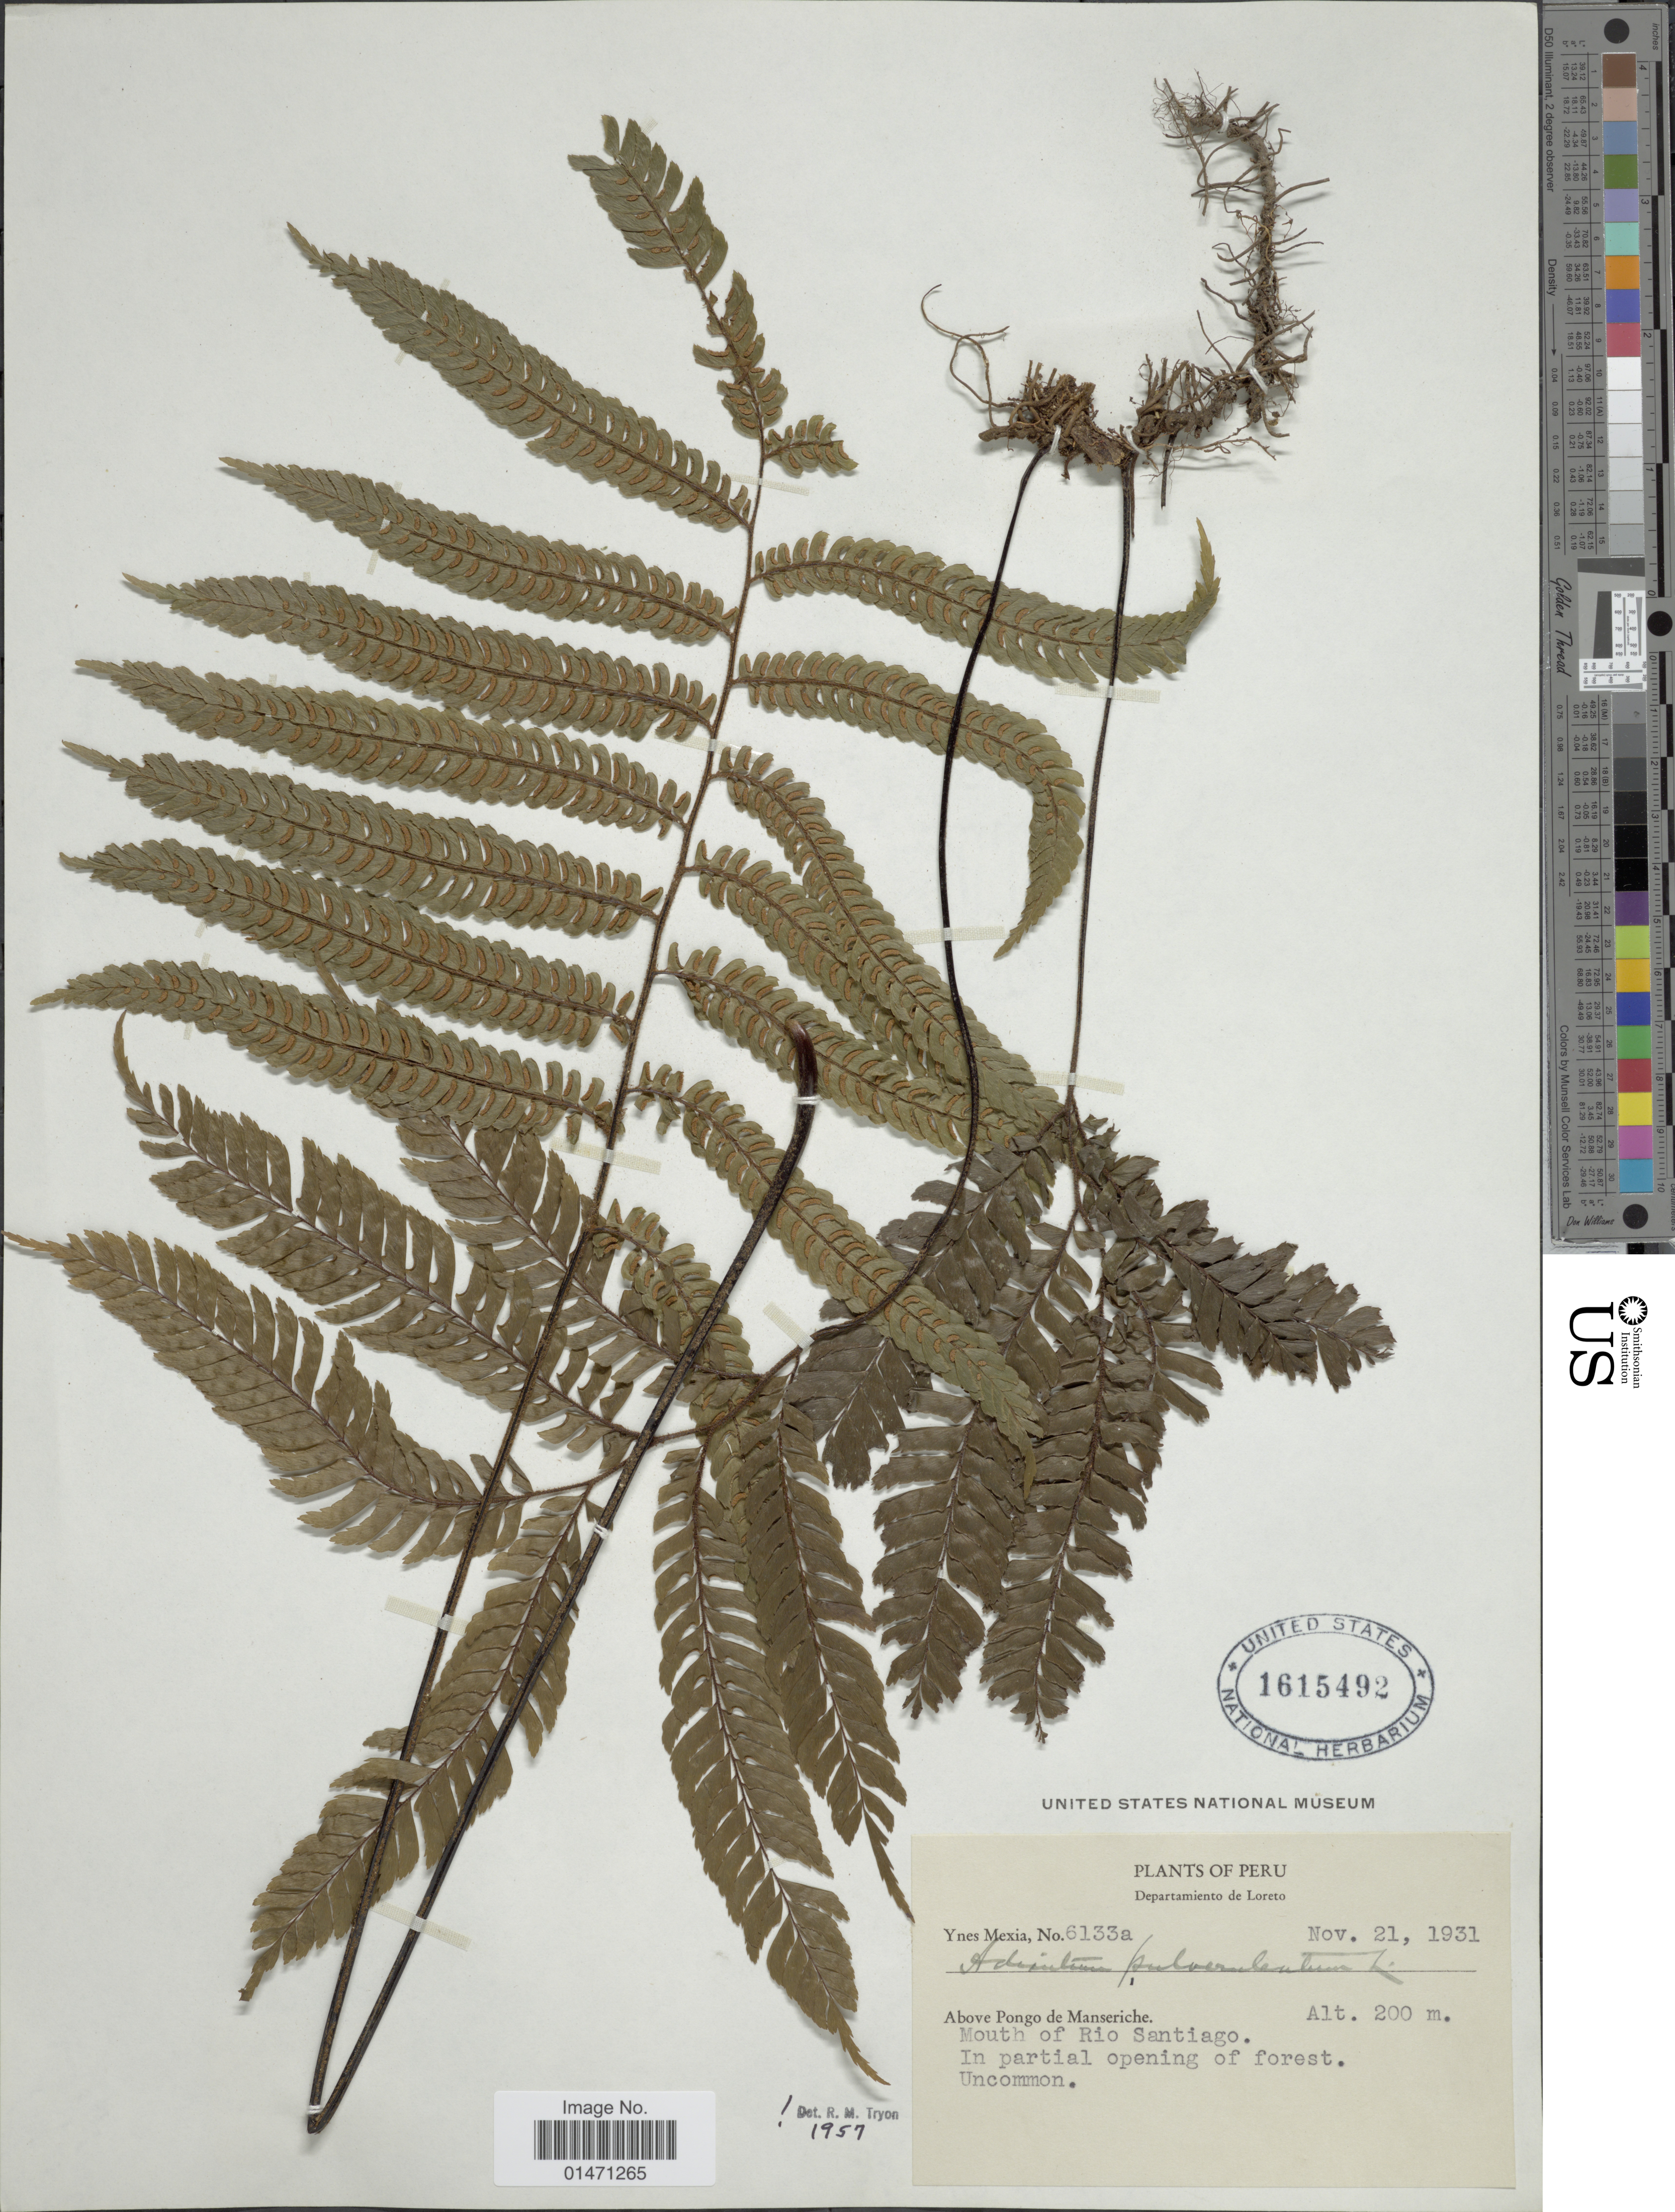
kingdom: Plantae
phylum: Tracheophyta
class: Polypodiopsida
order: Polypodiales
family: Pteridaceae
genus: Adiantum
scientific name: Adiantum pulverulentum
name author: L.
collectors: Y. Mexia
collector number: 6133a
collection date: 1931-11-21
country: Peru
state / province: Loreto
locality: Departamiento de Loreto, above Pongo de Manseriche, mouth of Rio Santiago, in partial opening of forest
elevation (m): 200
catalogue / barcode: US 1615492